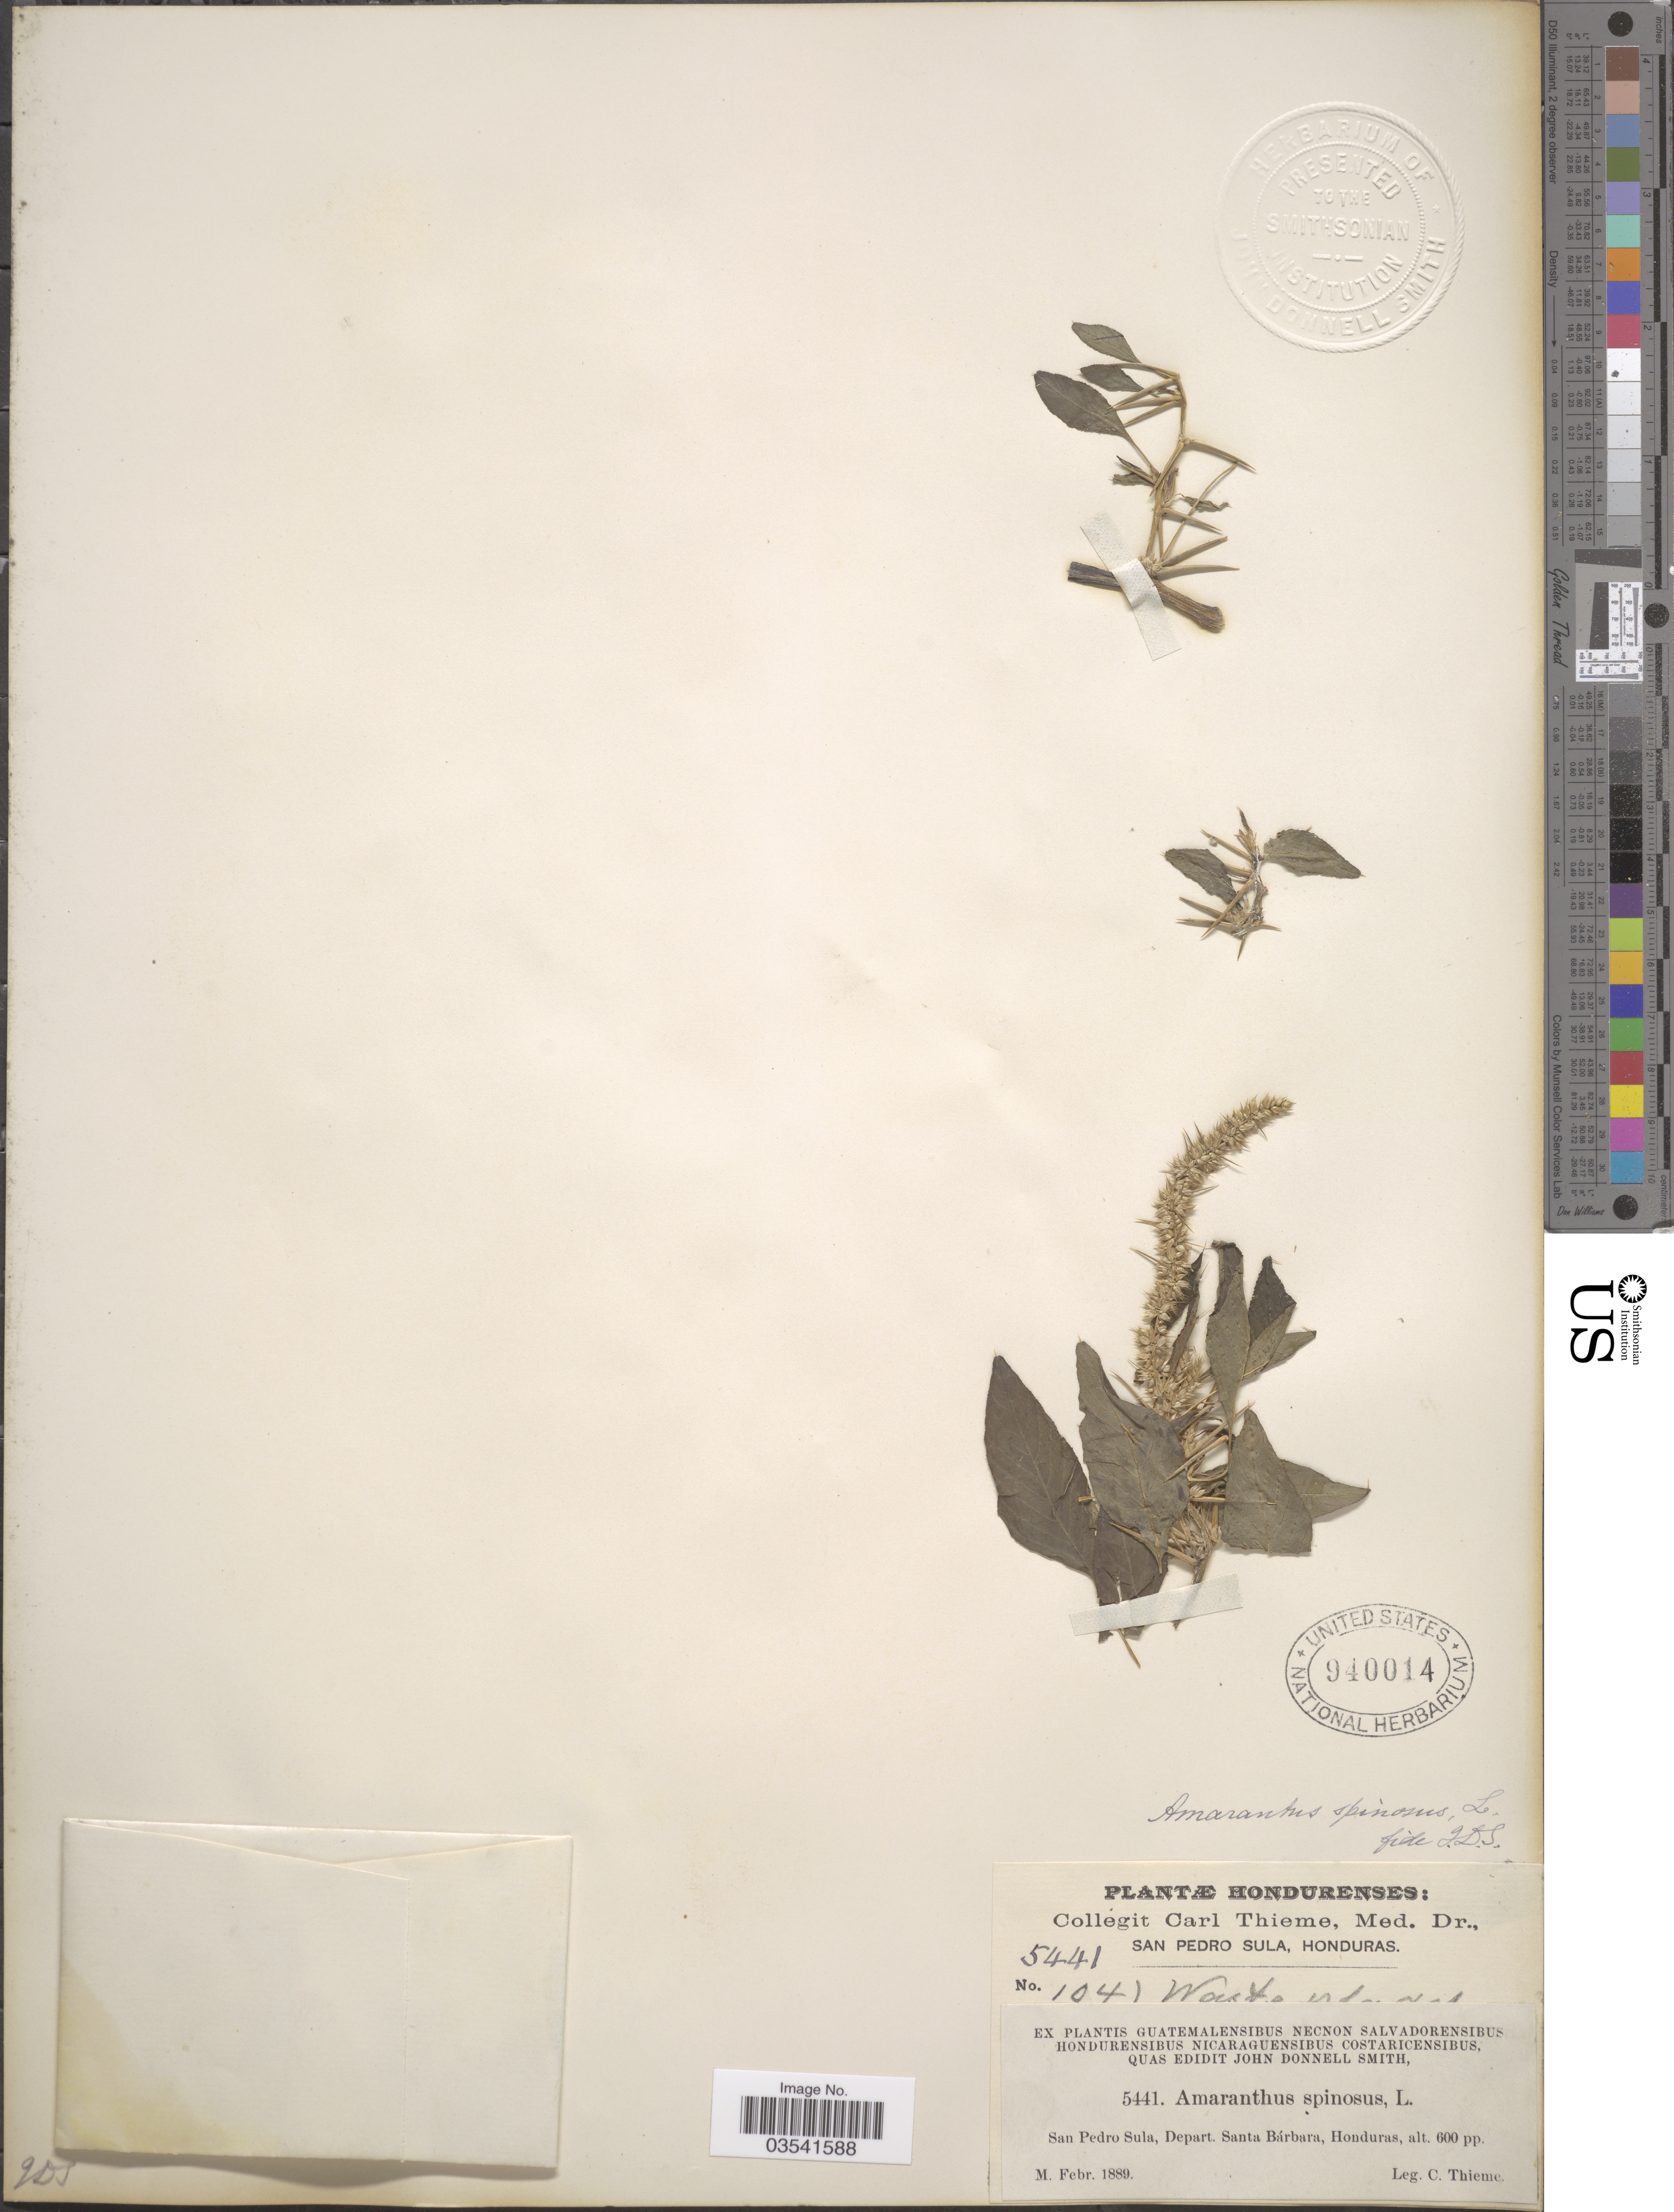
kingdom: Plantae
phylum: Tracheophyta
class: Magnoliopsida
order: Caryophyllales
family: Amaranthaceae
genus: Amaranthus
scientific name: Amaranthus spinosus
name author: L.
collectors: C. Thieme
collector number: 5441/1041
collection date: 1889-02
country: Honduras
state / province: Santa Bárbara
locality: San Pedro Sula, Depart. Santa Bárbara.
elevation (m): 183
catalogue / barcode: US 940014